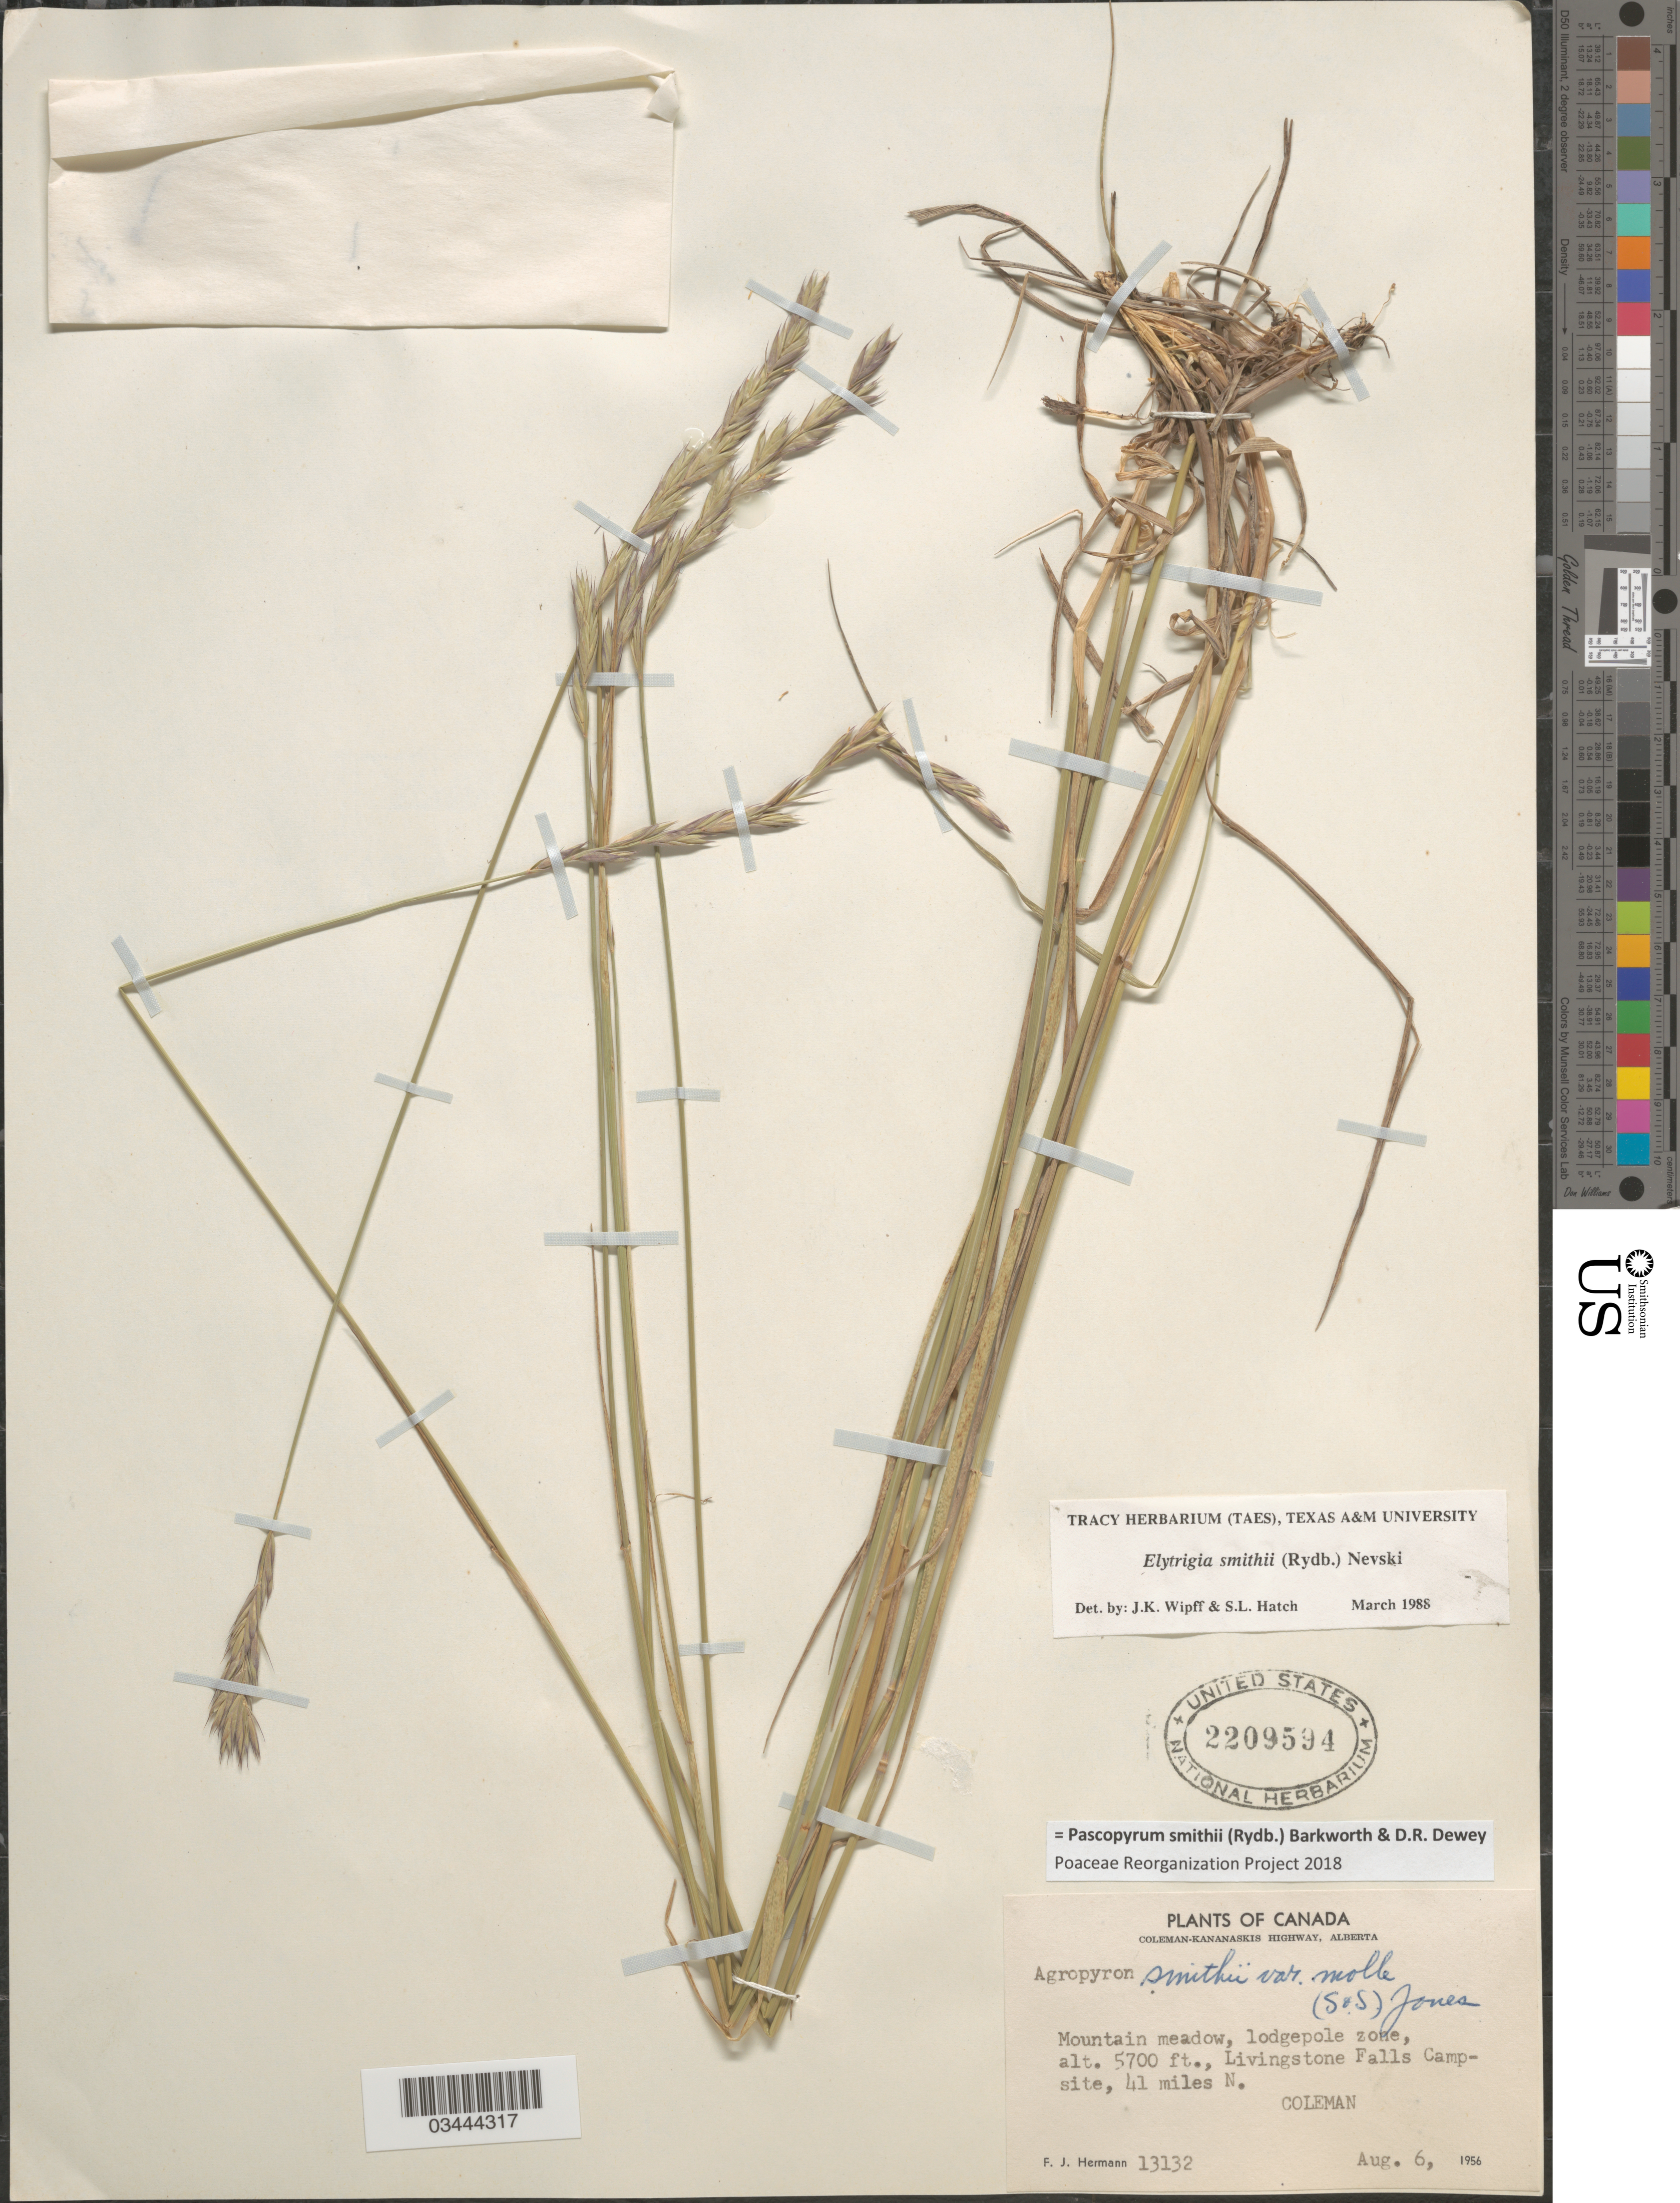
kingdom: Plantae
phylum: Tracheophyta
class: Liliopsida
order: Poales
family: Poaceae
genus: Pascopyrum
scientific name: Pascopyrum smithii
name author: (Rydb.) Barkworth & Dewey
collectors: F. J. Hermann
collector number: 13132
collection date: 1956-08-06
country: Canada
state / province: Alberta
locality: Coleman-Kananaskis Highway. Mountain meadow, lodgepole zone, Livingstone Falls Campsite, 41 miles N. Coleman.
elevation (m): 1737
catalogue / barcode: US 2209594